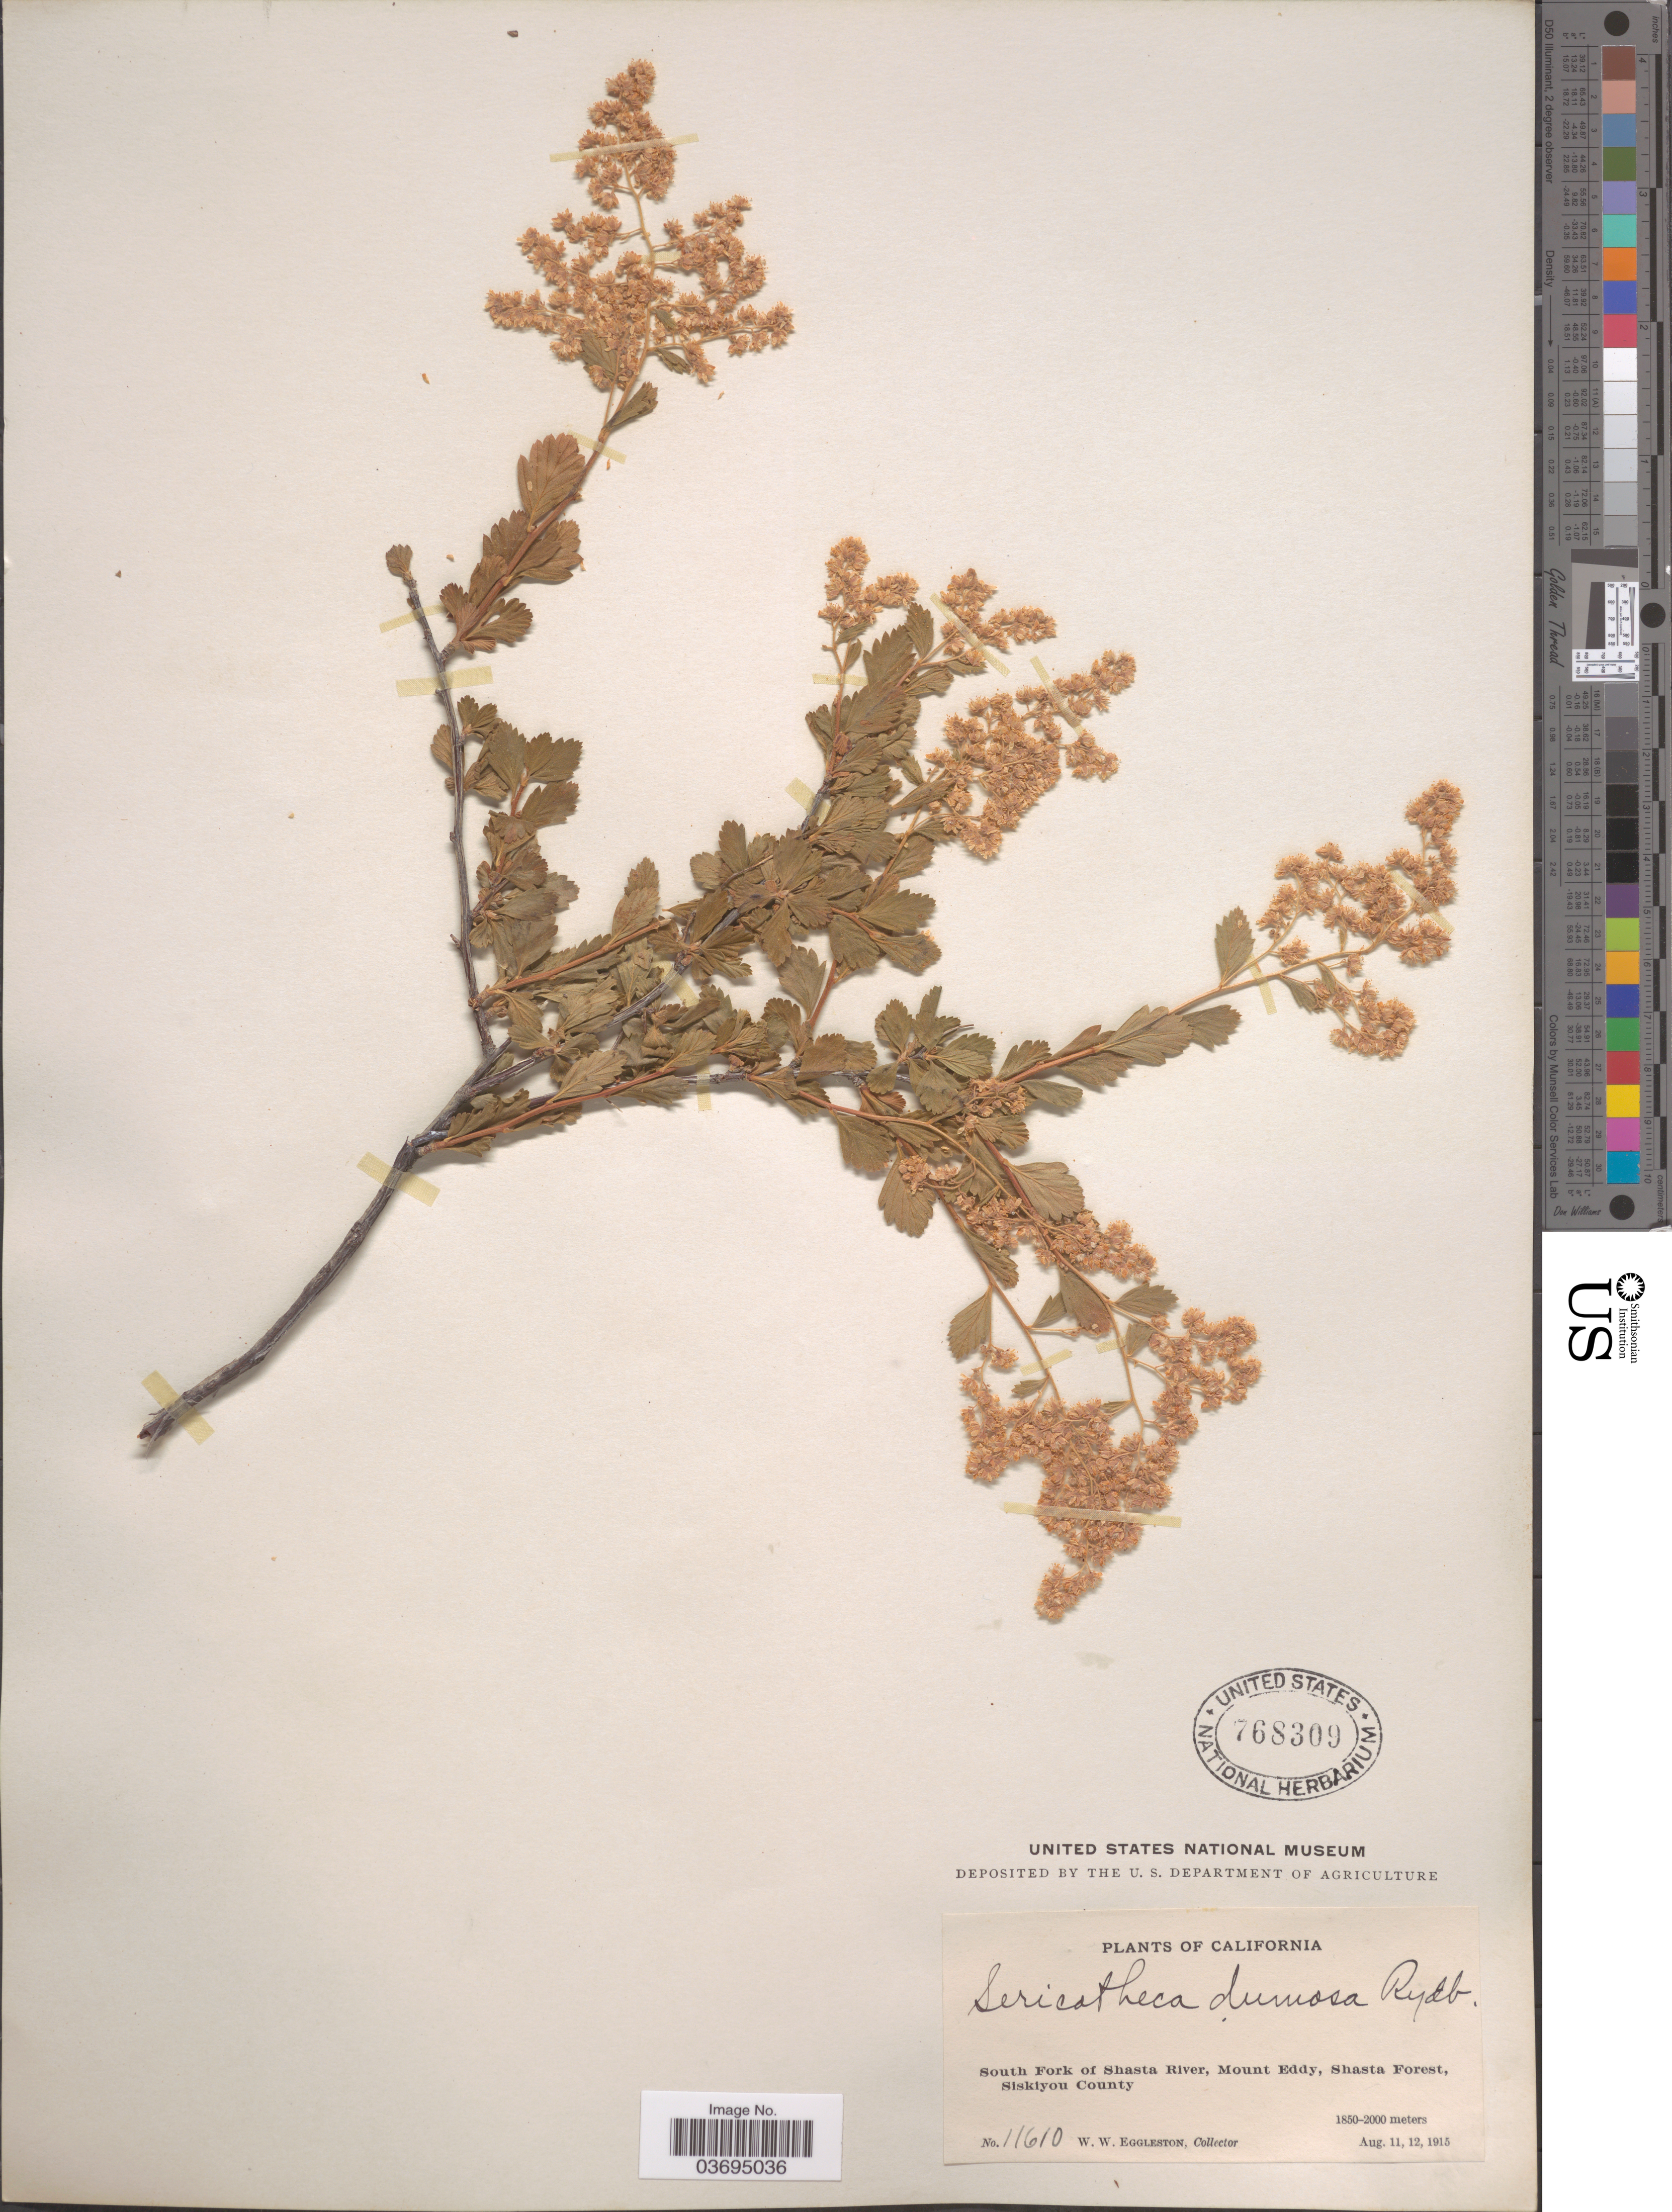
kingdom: Plantae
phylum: Tracheophyta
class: Magnoliopsida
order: Rosales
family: Rosaceae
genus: Holodiscus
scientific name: Holodiscus discolor var. glabrescens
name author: (Greenm.) Jeps.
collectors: W. W. Eggleston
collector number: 11610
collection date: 1915-08-11/1915-08-12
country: United States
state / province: California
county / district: Siskiyou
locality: South Fork of Shasta River, Mount Eddy, Shasta Forest, Siskiyou County.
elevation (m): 1850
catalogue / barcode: US 768309